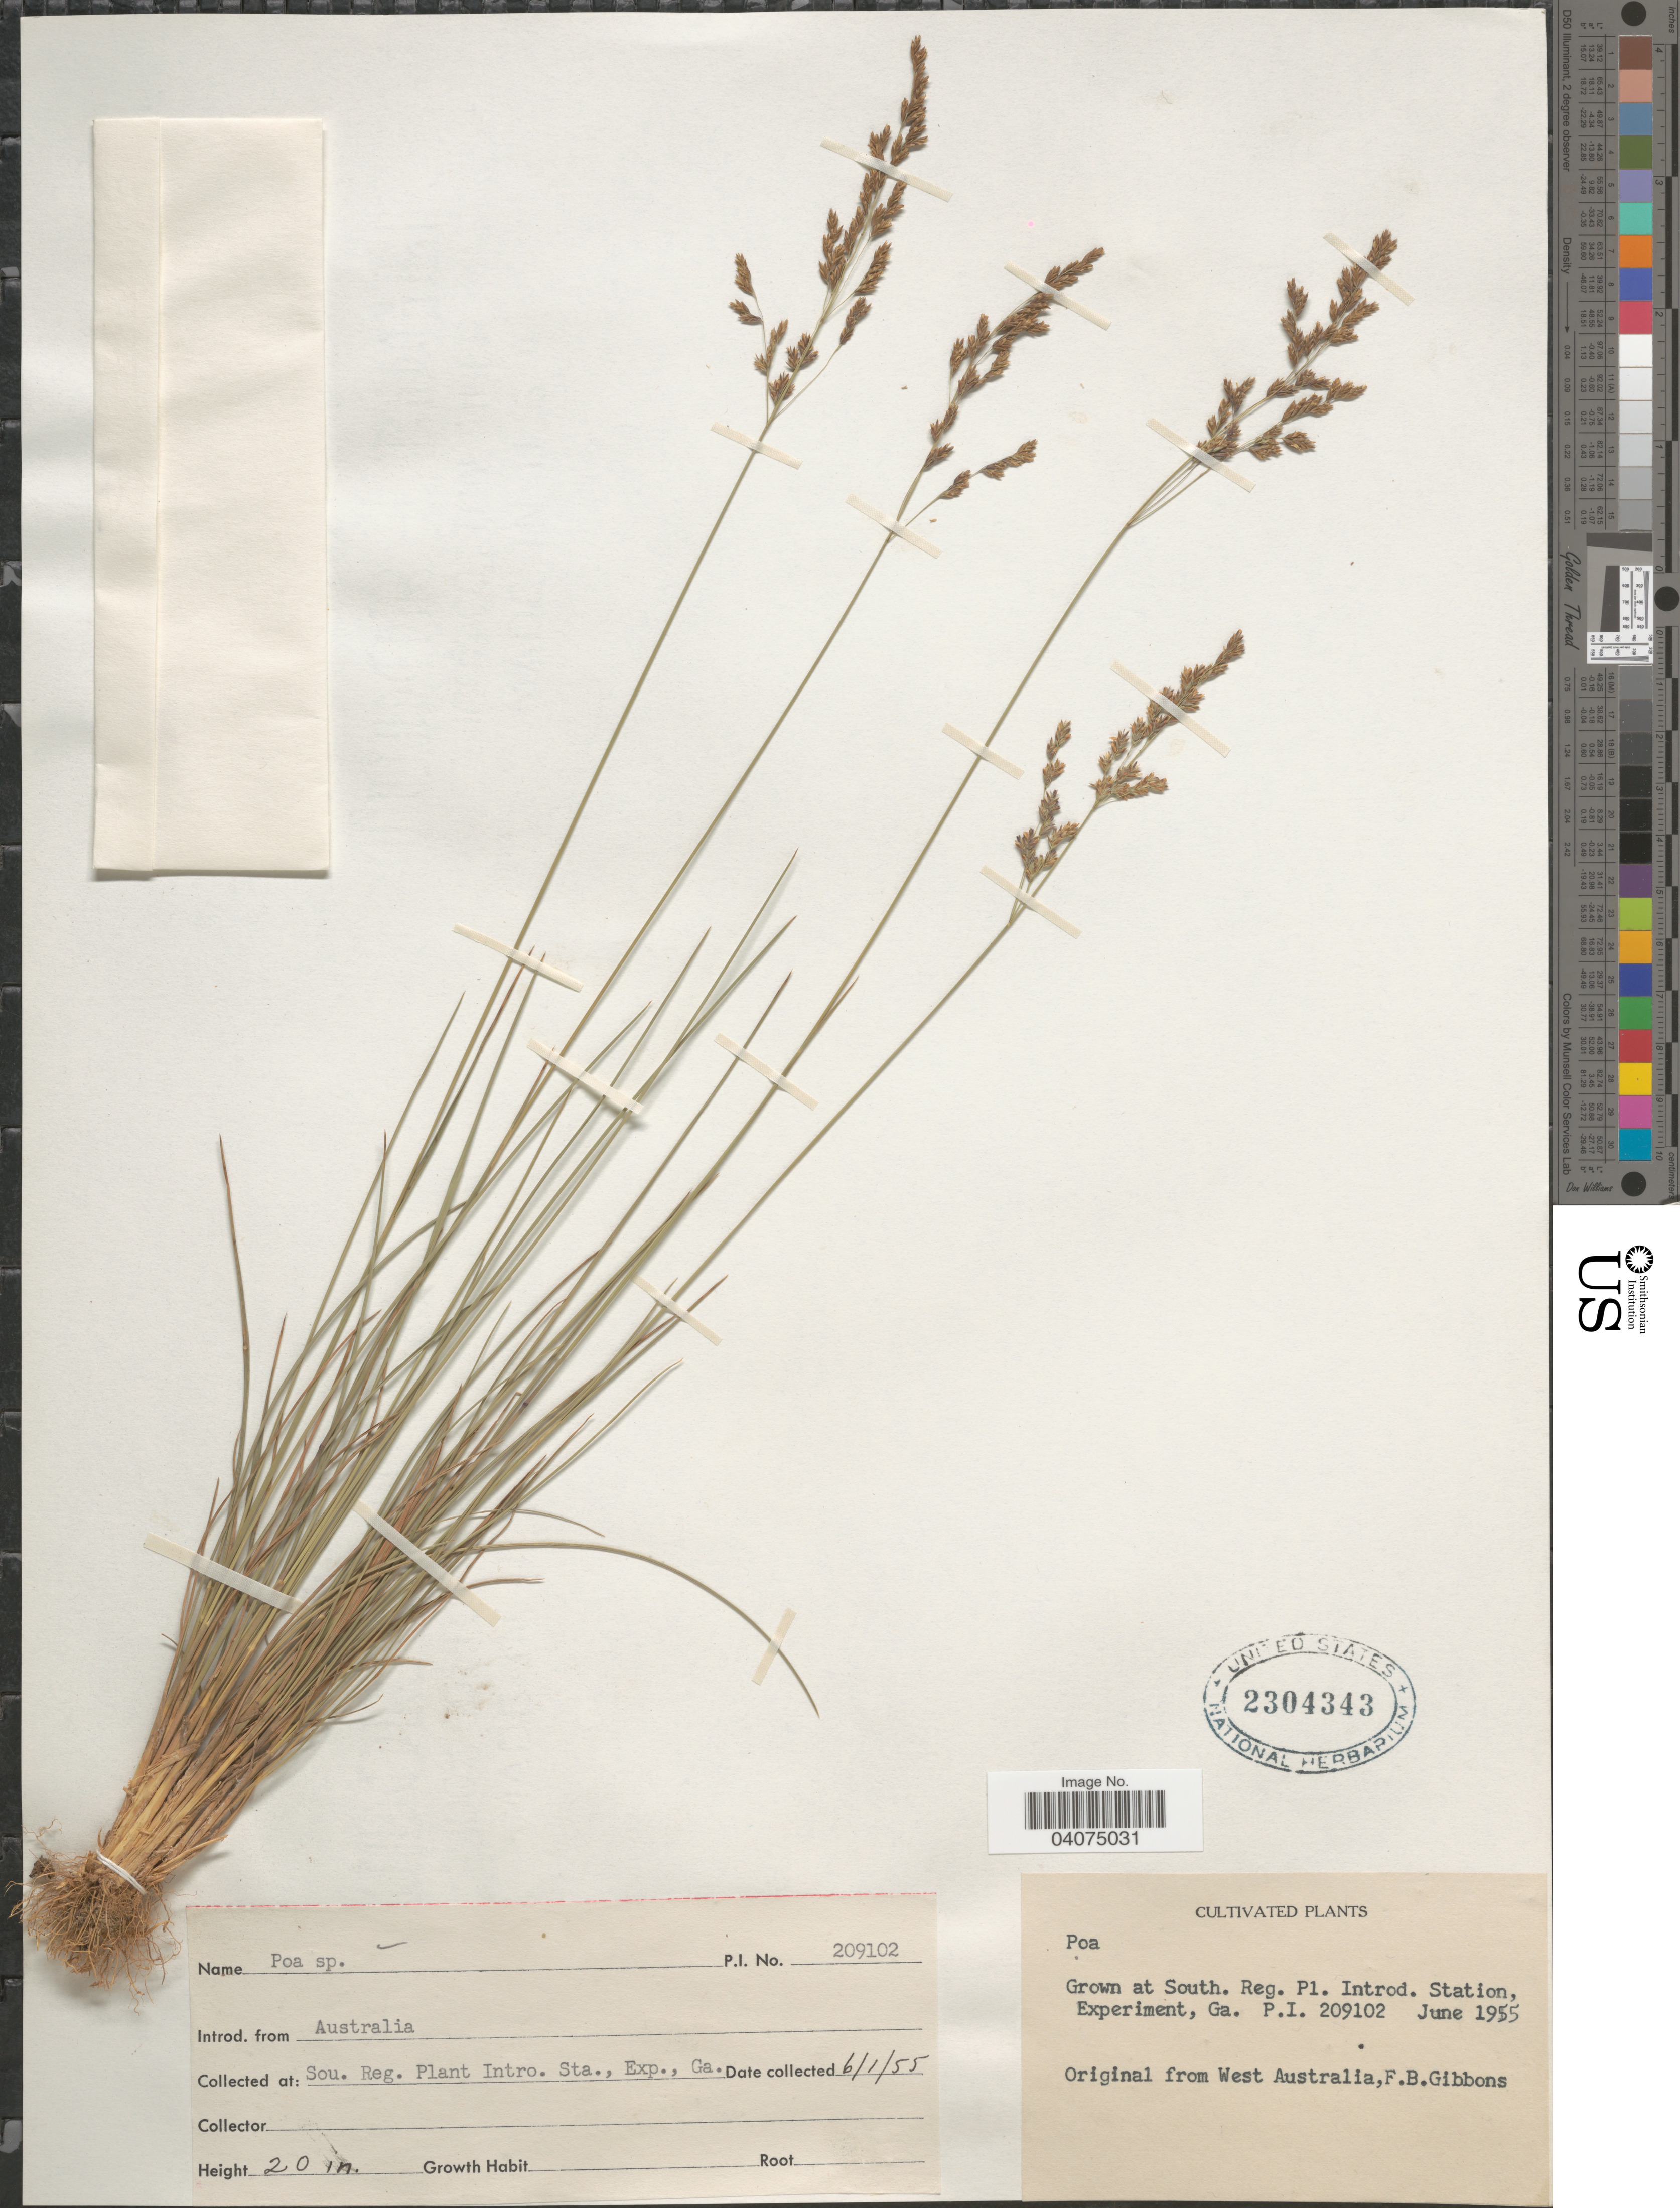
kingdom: Plantae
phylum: Tracheophyta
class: Liliopsida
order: Poales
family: Poaceae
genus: Poa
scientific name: Poa sp.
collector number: P.I.209102?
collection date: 1955-06-01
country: United States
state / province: Georgia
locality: At South. Reg. Pl. Introd. Station, Experiment.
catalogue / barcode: US 2304343